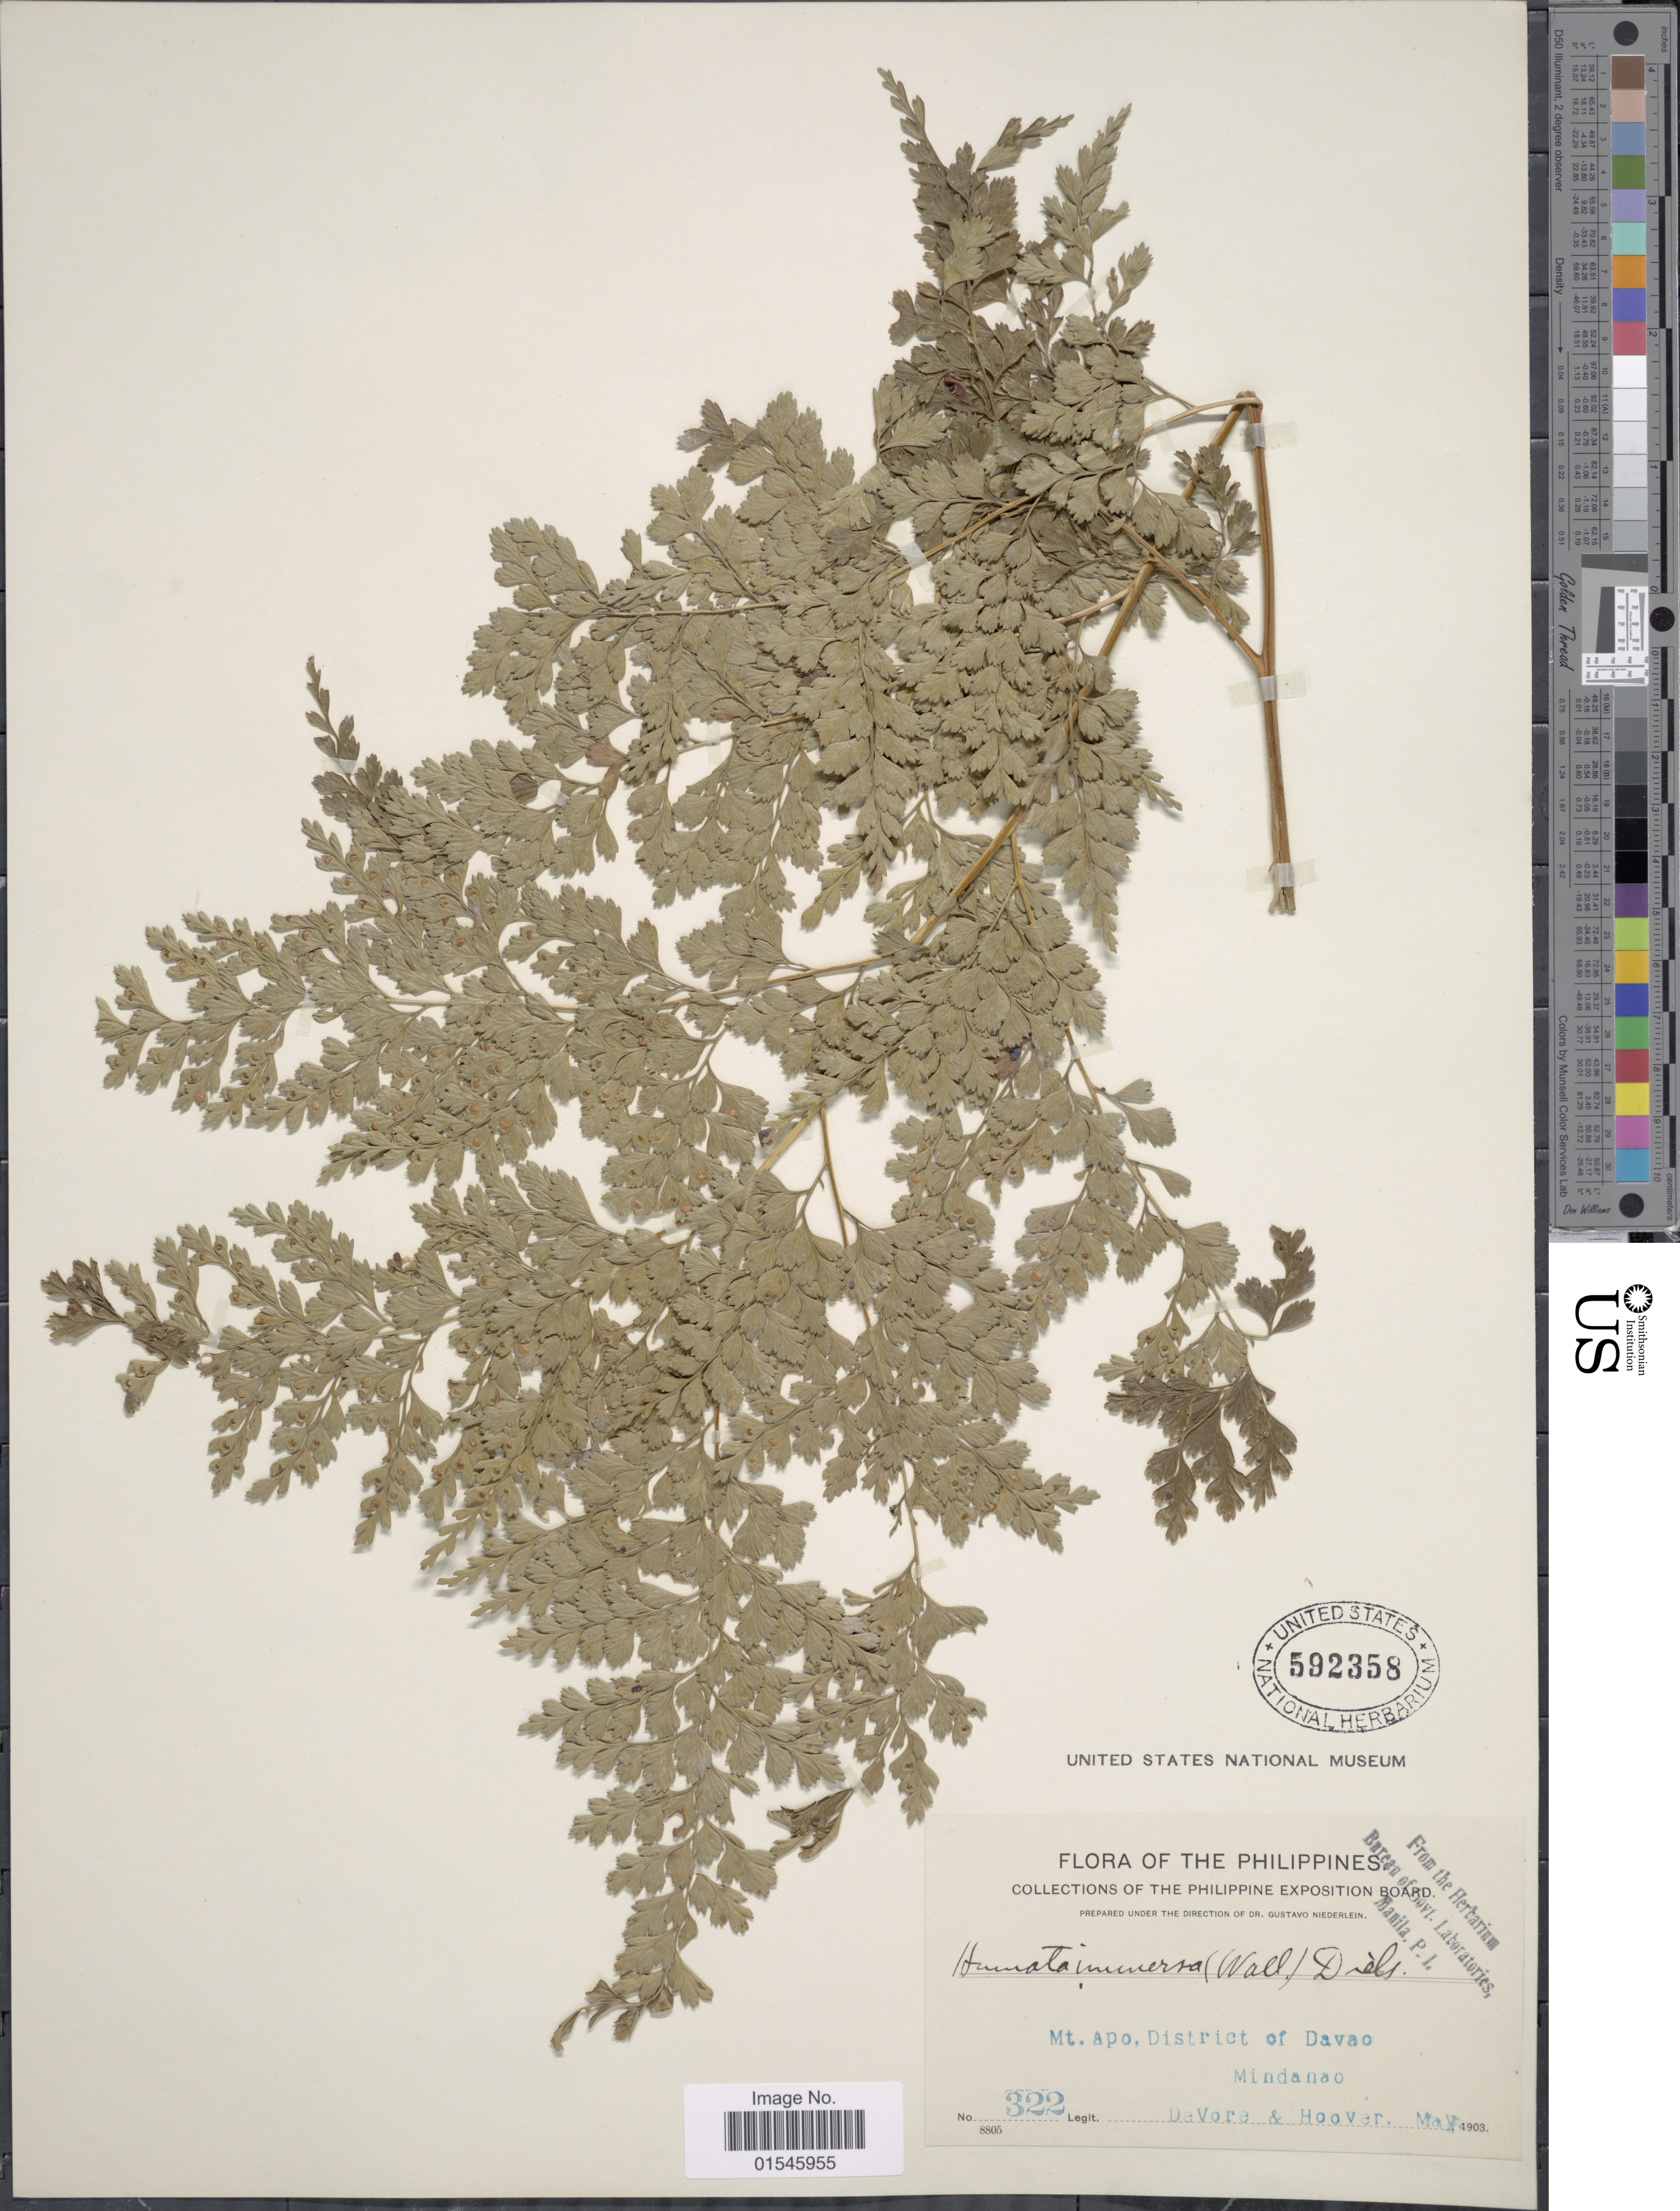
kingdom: Plantae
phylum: Tracheophyta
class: Polypodiopsida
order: Polypodiales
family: Hypodematiaceae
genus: Leucostegia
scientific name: Leucostegia truncata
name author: (D. Don) Fraser-Jenk.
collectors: -. DeVore & -- Hoover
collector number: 322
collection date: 1903-05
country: Philippines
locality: Mt Apo, District of Davao, Mindanao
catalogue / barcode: US 592358